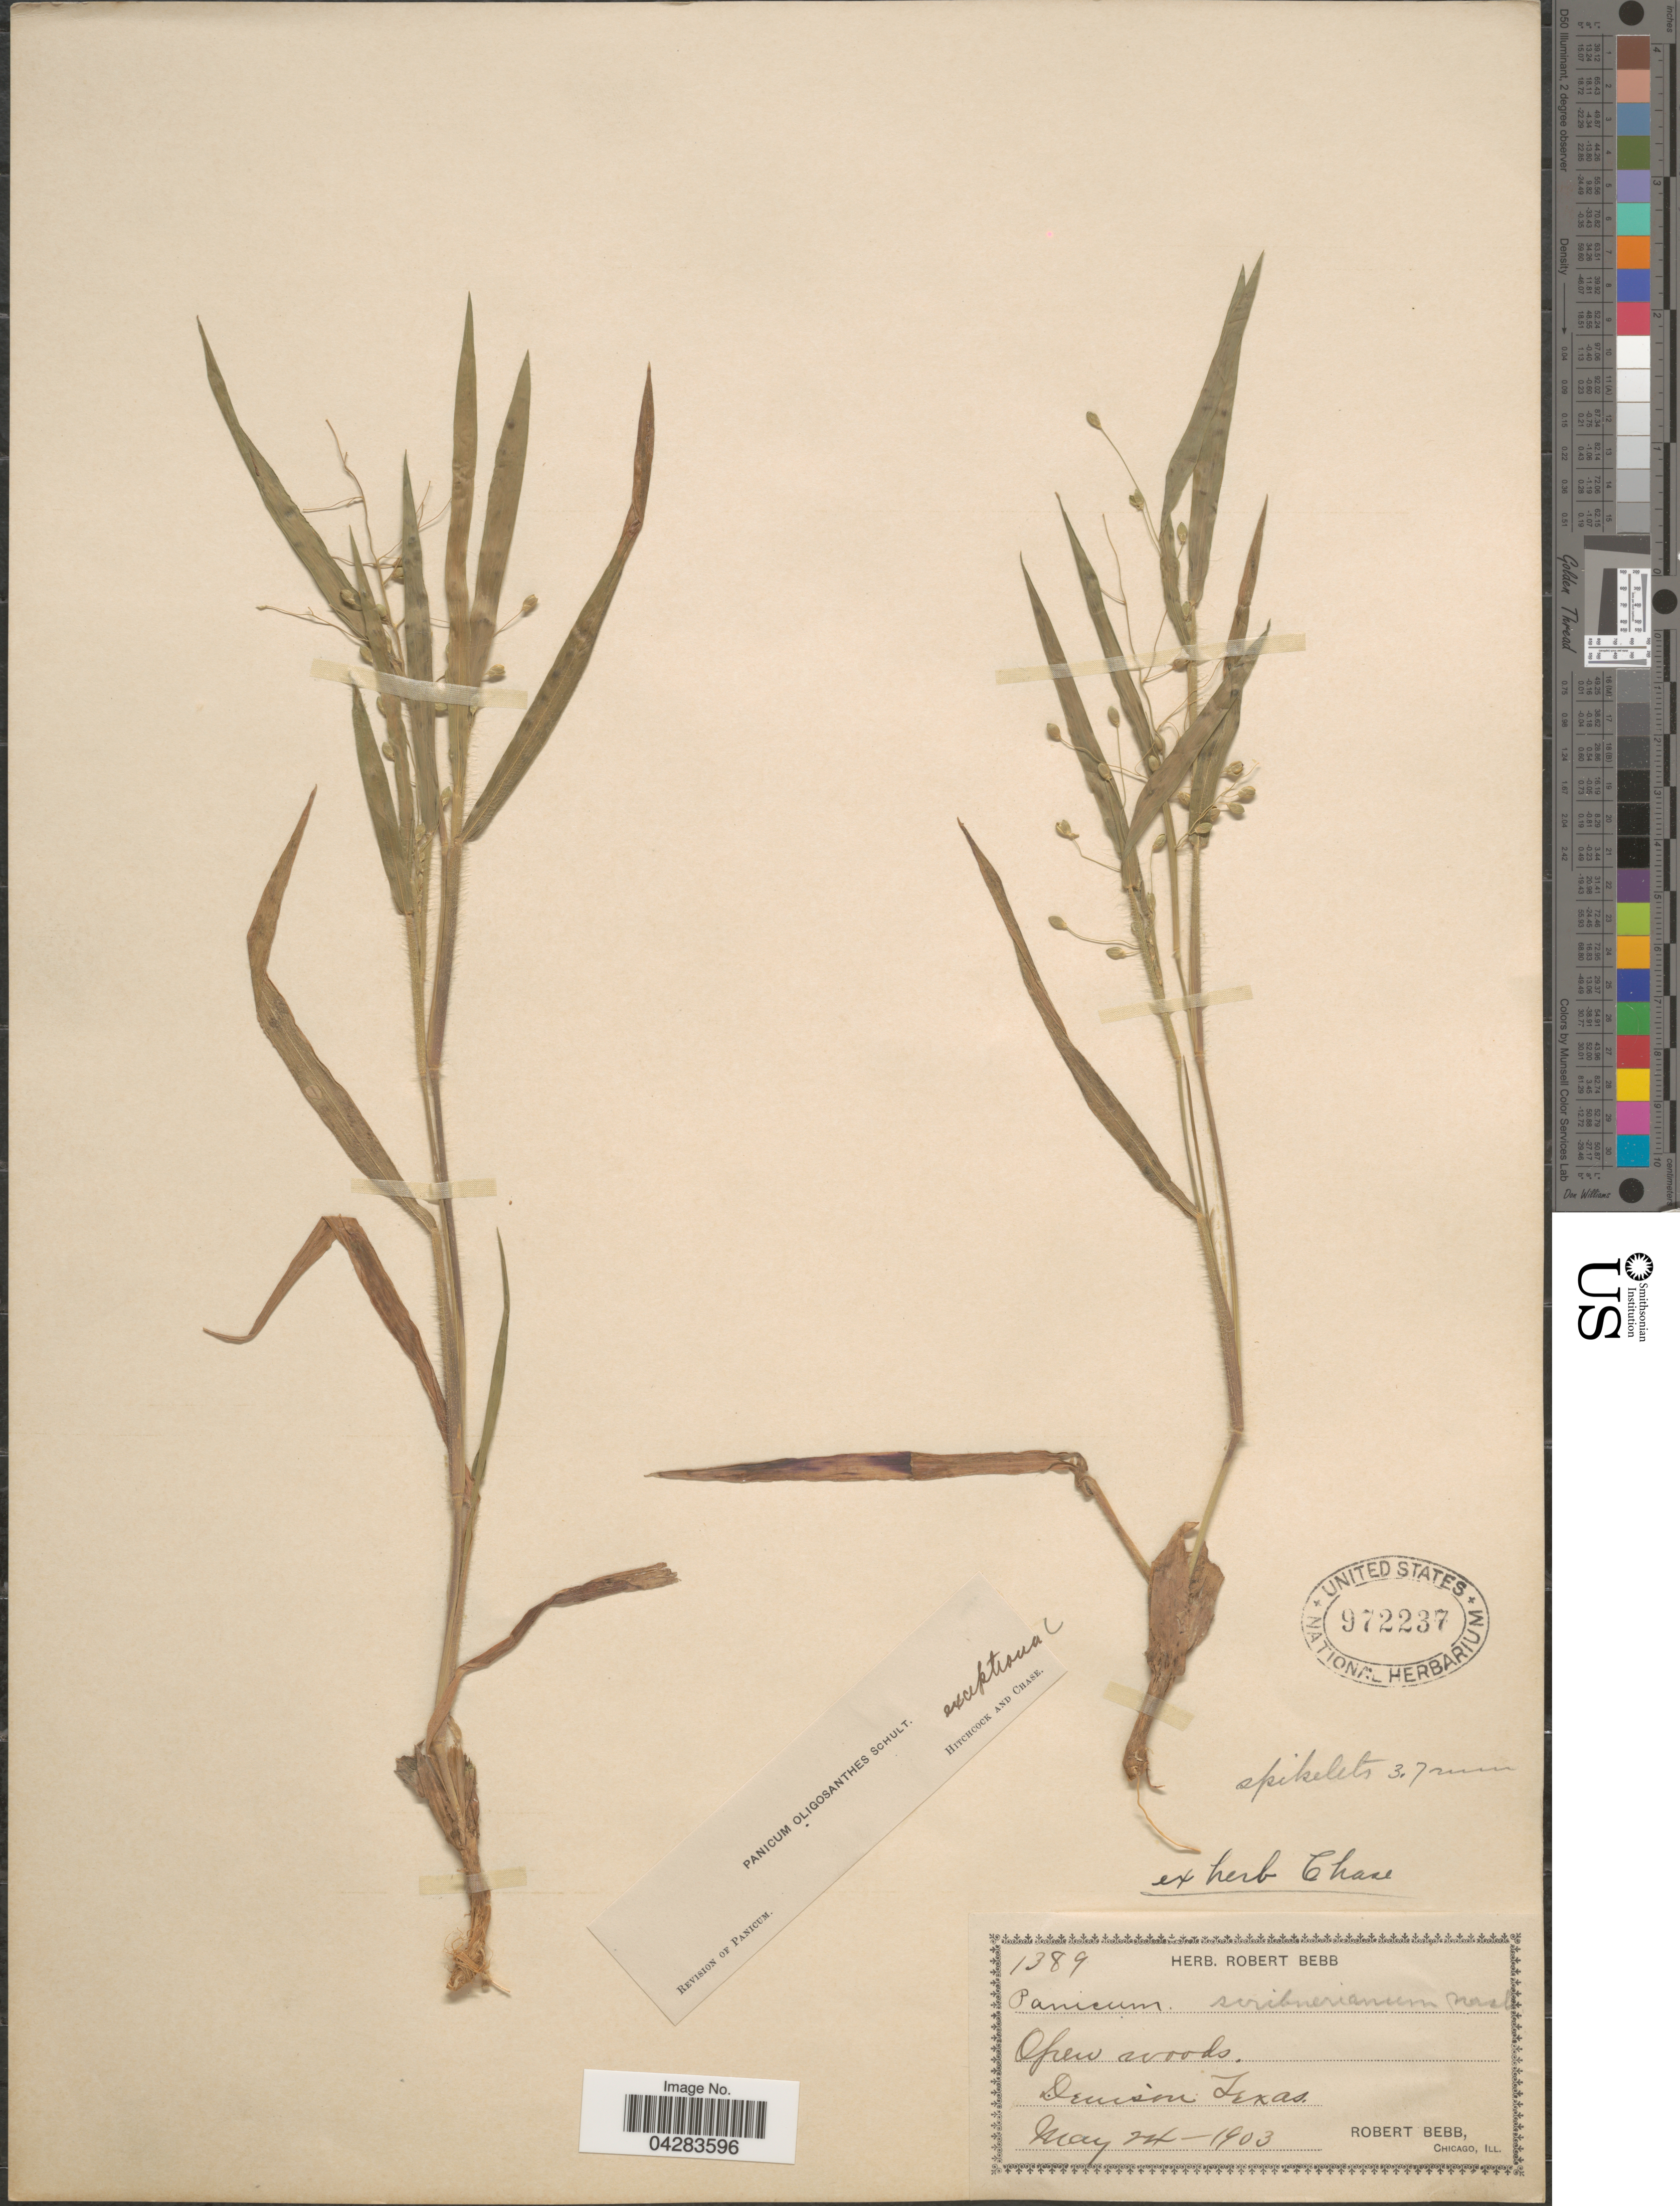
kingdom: Plantae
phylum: Tracheophyta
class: Liliopsida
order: Poales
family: Poaceae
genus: Dichanthelium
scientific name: Dichanthelium oligosanthes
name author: (Schult.) Gould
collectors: R. Bebb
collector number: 1389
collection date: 1903-05-24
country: United States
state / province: Texas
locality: Denison.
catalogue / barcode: US 972237